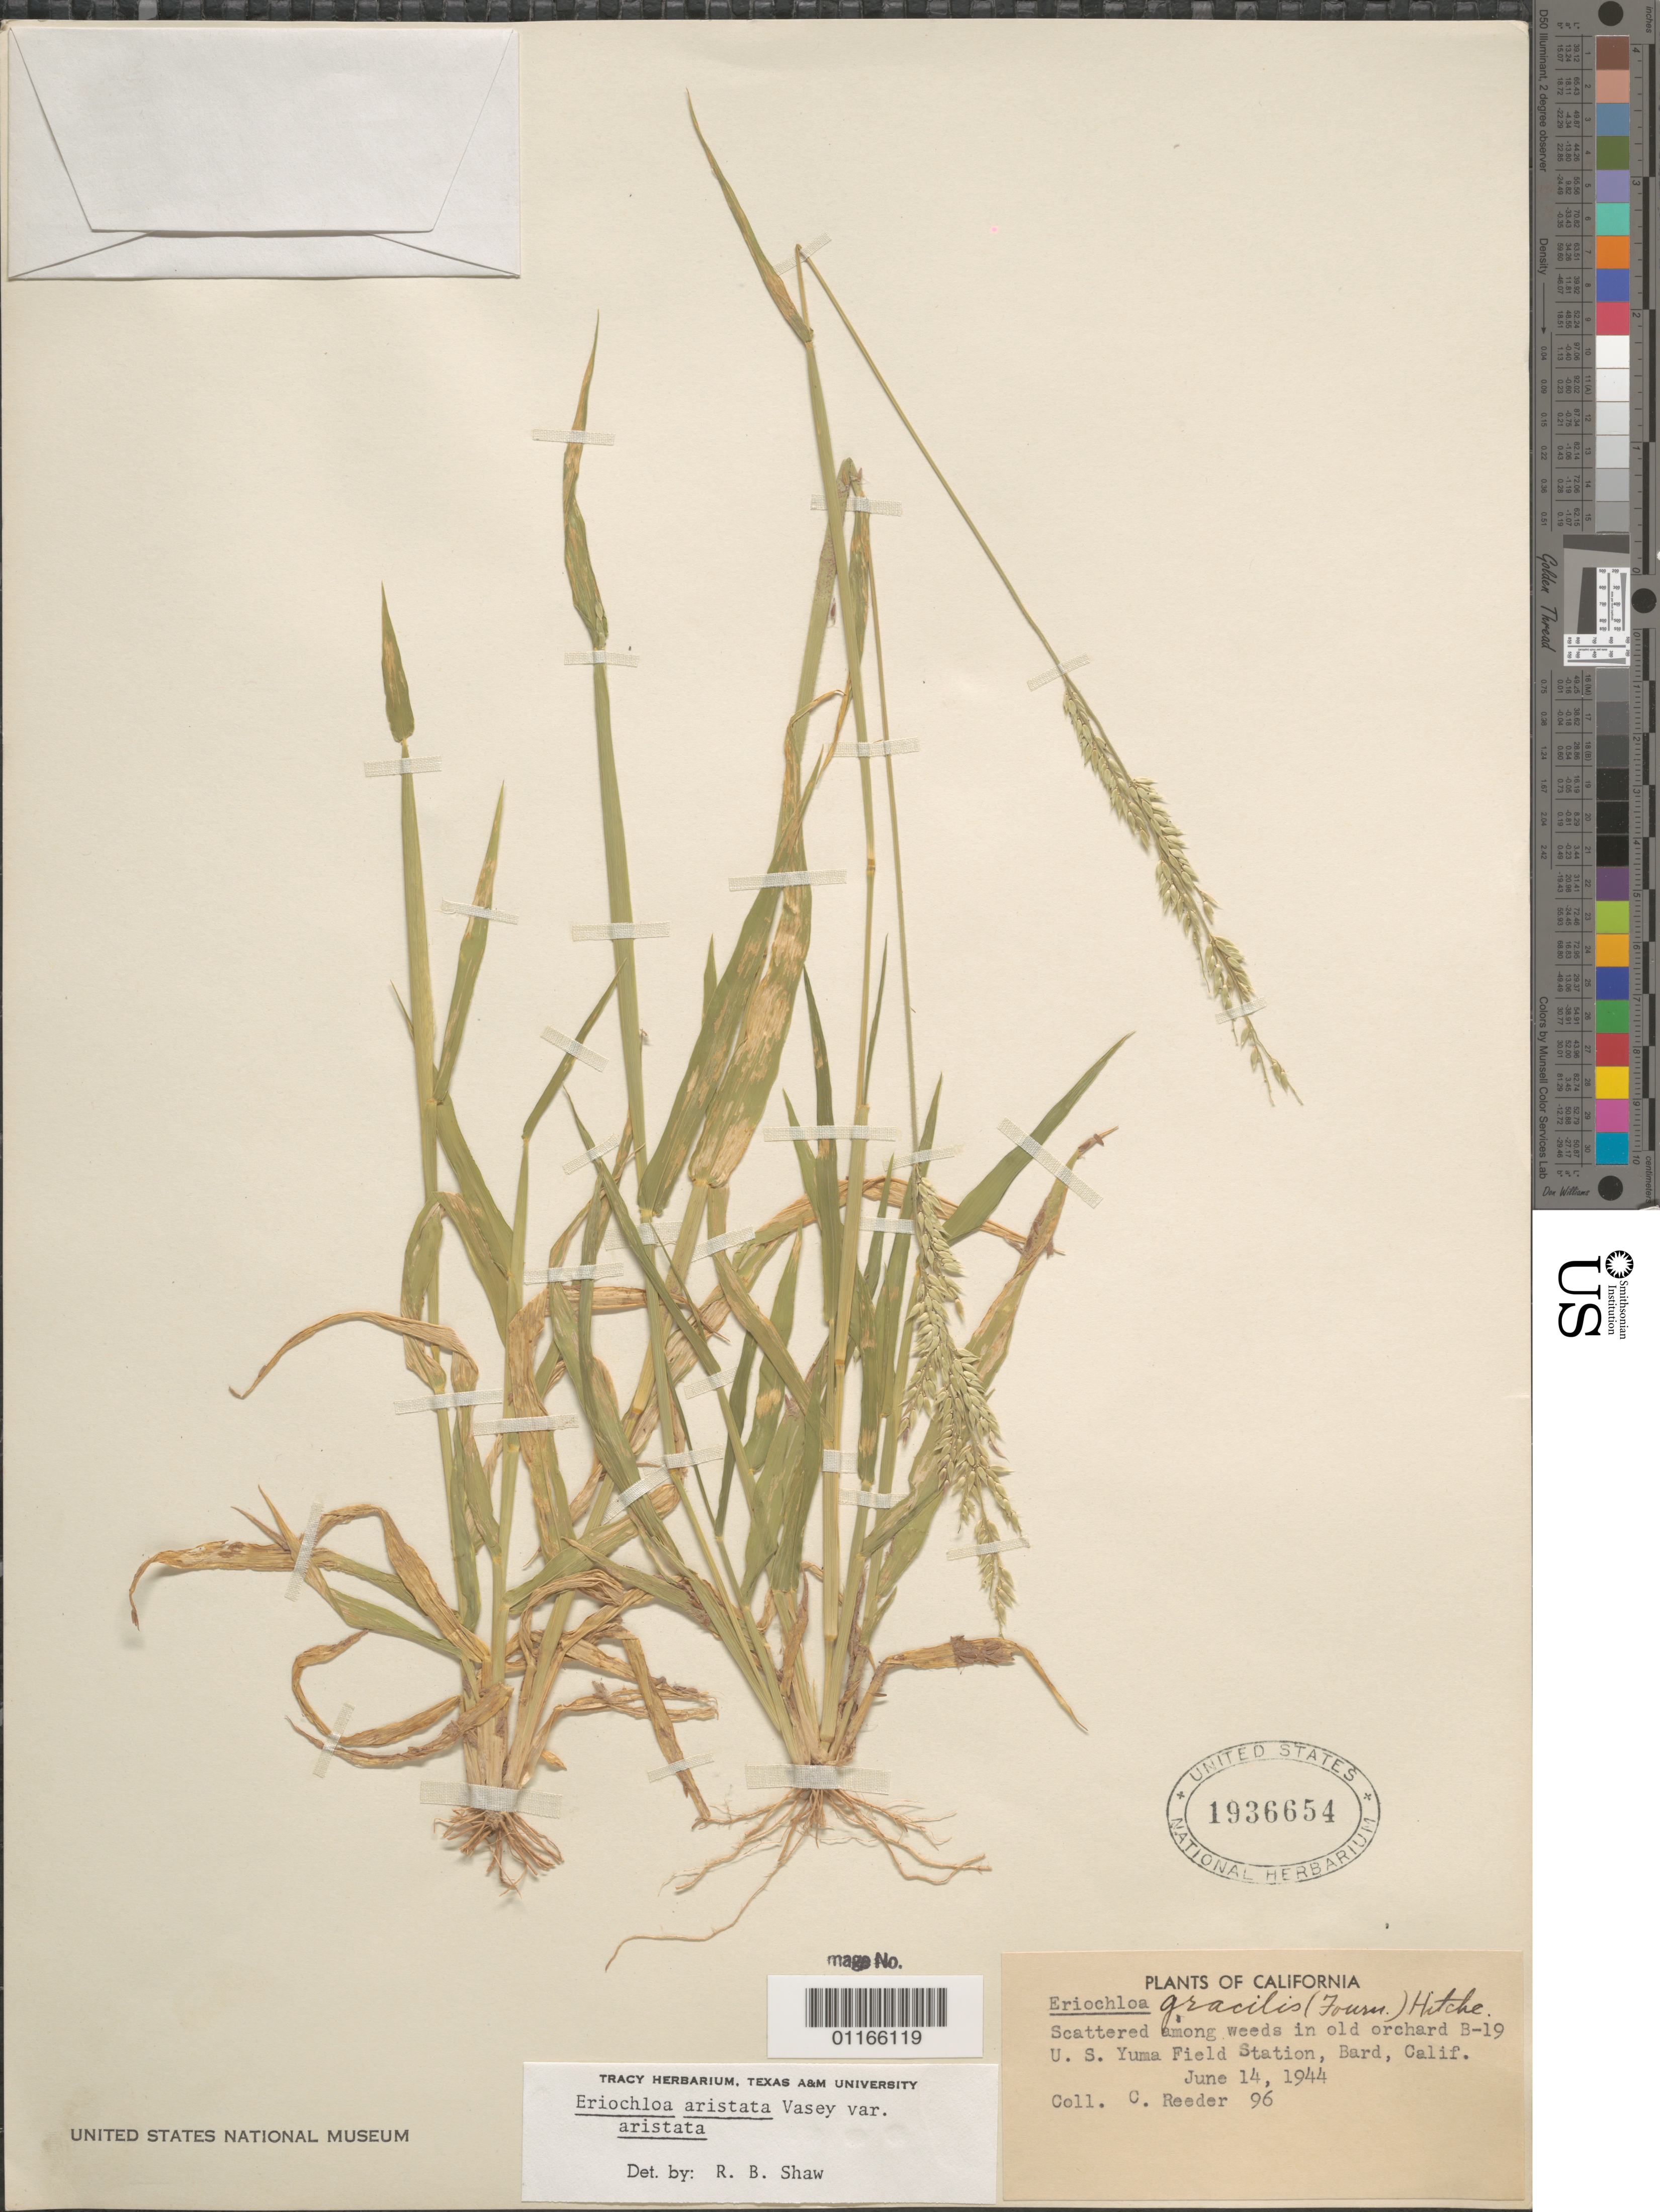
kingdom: Plantae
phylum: Tracheophyta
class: Liliopsida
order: Poales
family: Poaceae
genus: Eriochloa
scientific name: Eriochloa aristata var. aristata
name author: Vasey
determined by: Shaw, R. B.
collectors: C. Reeder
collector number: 96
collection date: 1944-06-14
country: United States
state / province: California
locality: B-19 U.S. Yuma Field Station, Bard.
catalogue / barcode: US 1936654